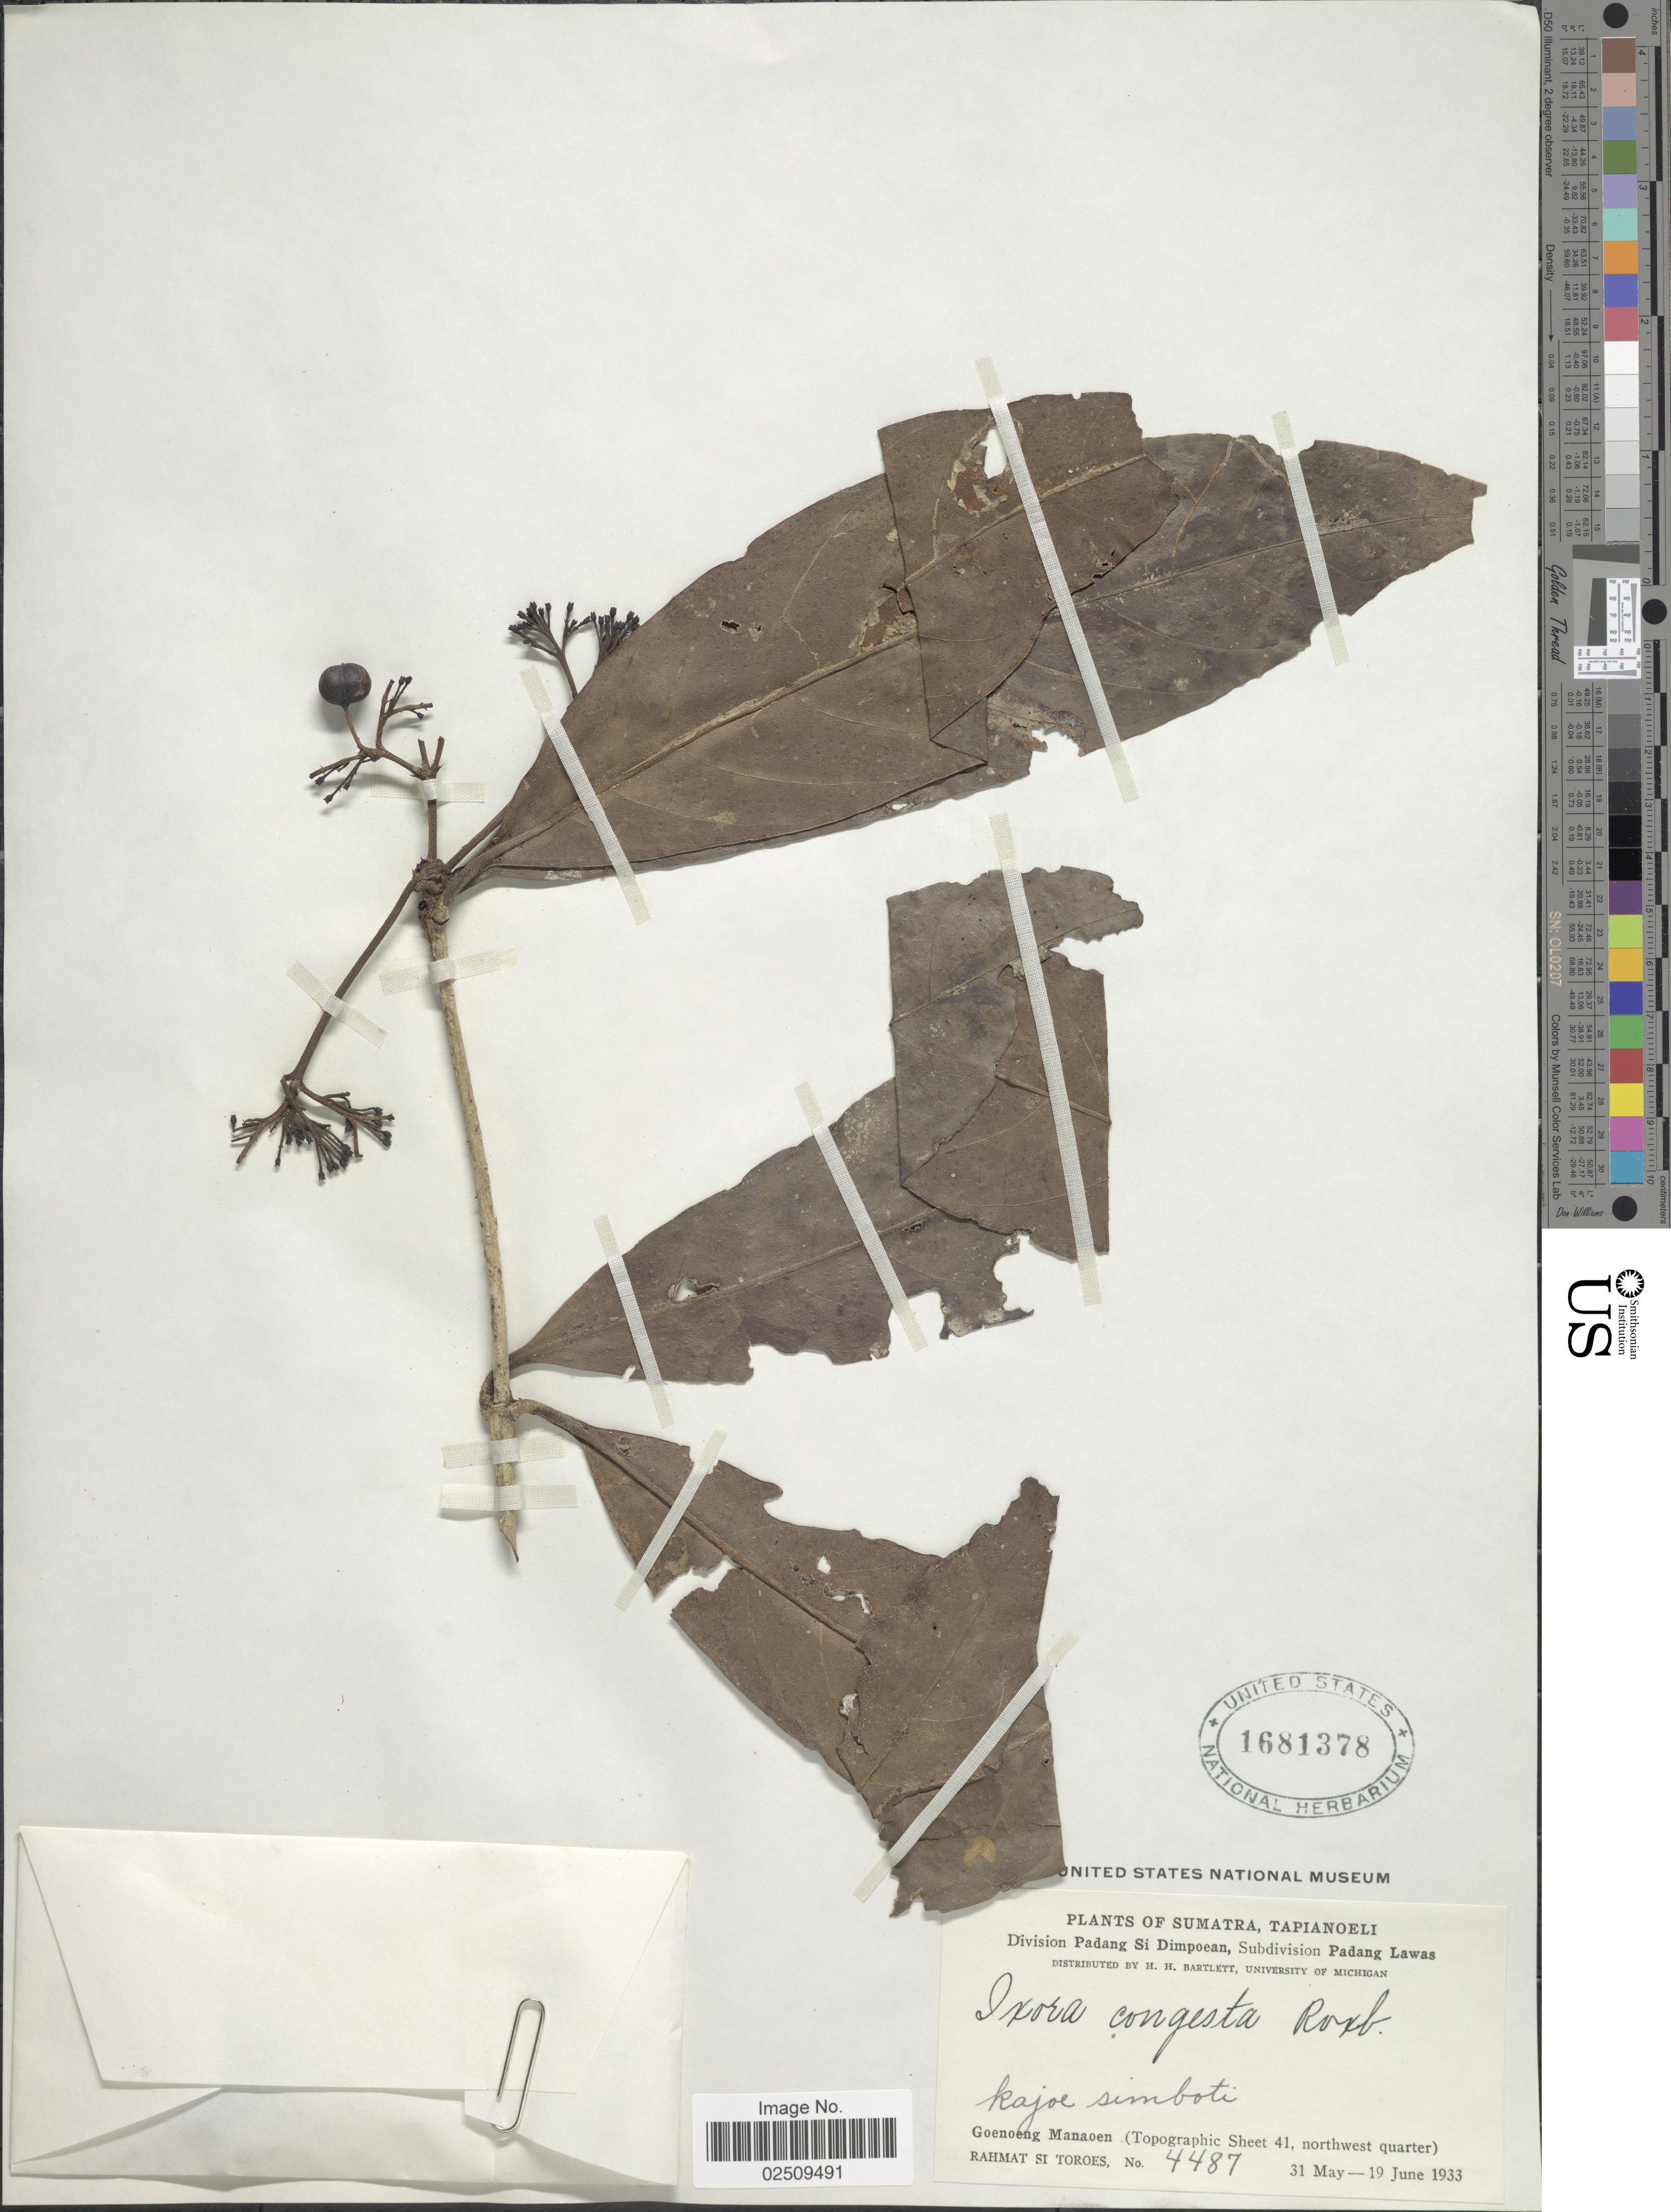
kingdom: Plantae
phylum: Tracheophyta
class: Magnoliopsida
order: Gentianales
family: Rubiaceae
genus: Ixora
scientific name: Ixora congesta x I. macrothyrsa (Teijsm. & Binn.) N.E. Br. 'Thai Flame'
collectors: Rahmat Si Boeea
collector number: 4487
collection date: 1933-05-31/1933-06-19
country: Indonesia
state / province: Sumatra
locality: Tapianoeli, Division Padang Si Dimpeoan, Subdivision Padang Lawas, kajoe simboti, Goenoeng Manaoen (Topographic Sheet 41, northwest quarter)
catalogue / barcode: US 1681378